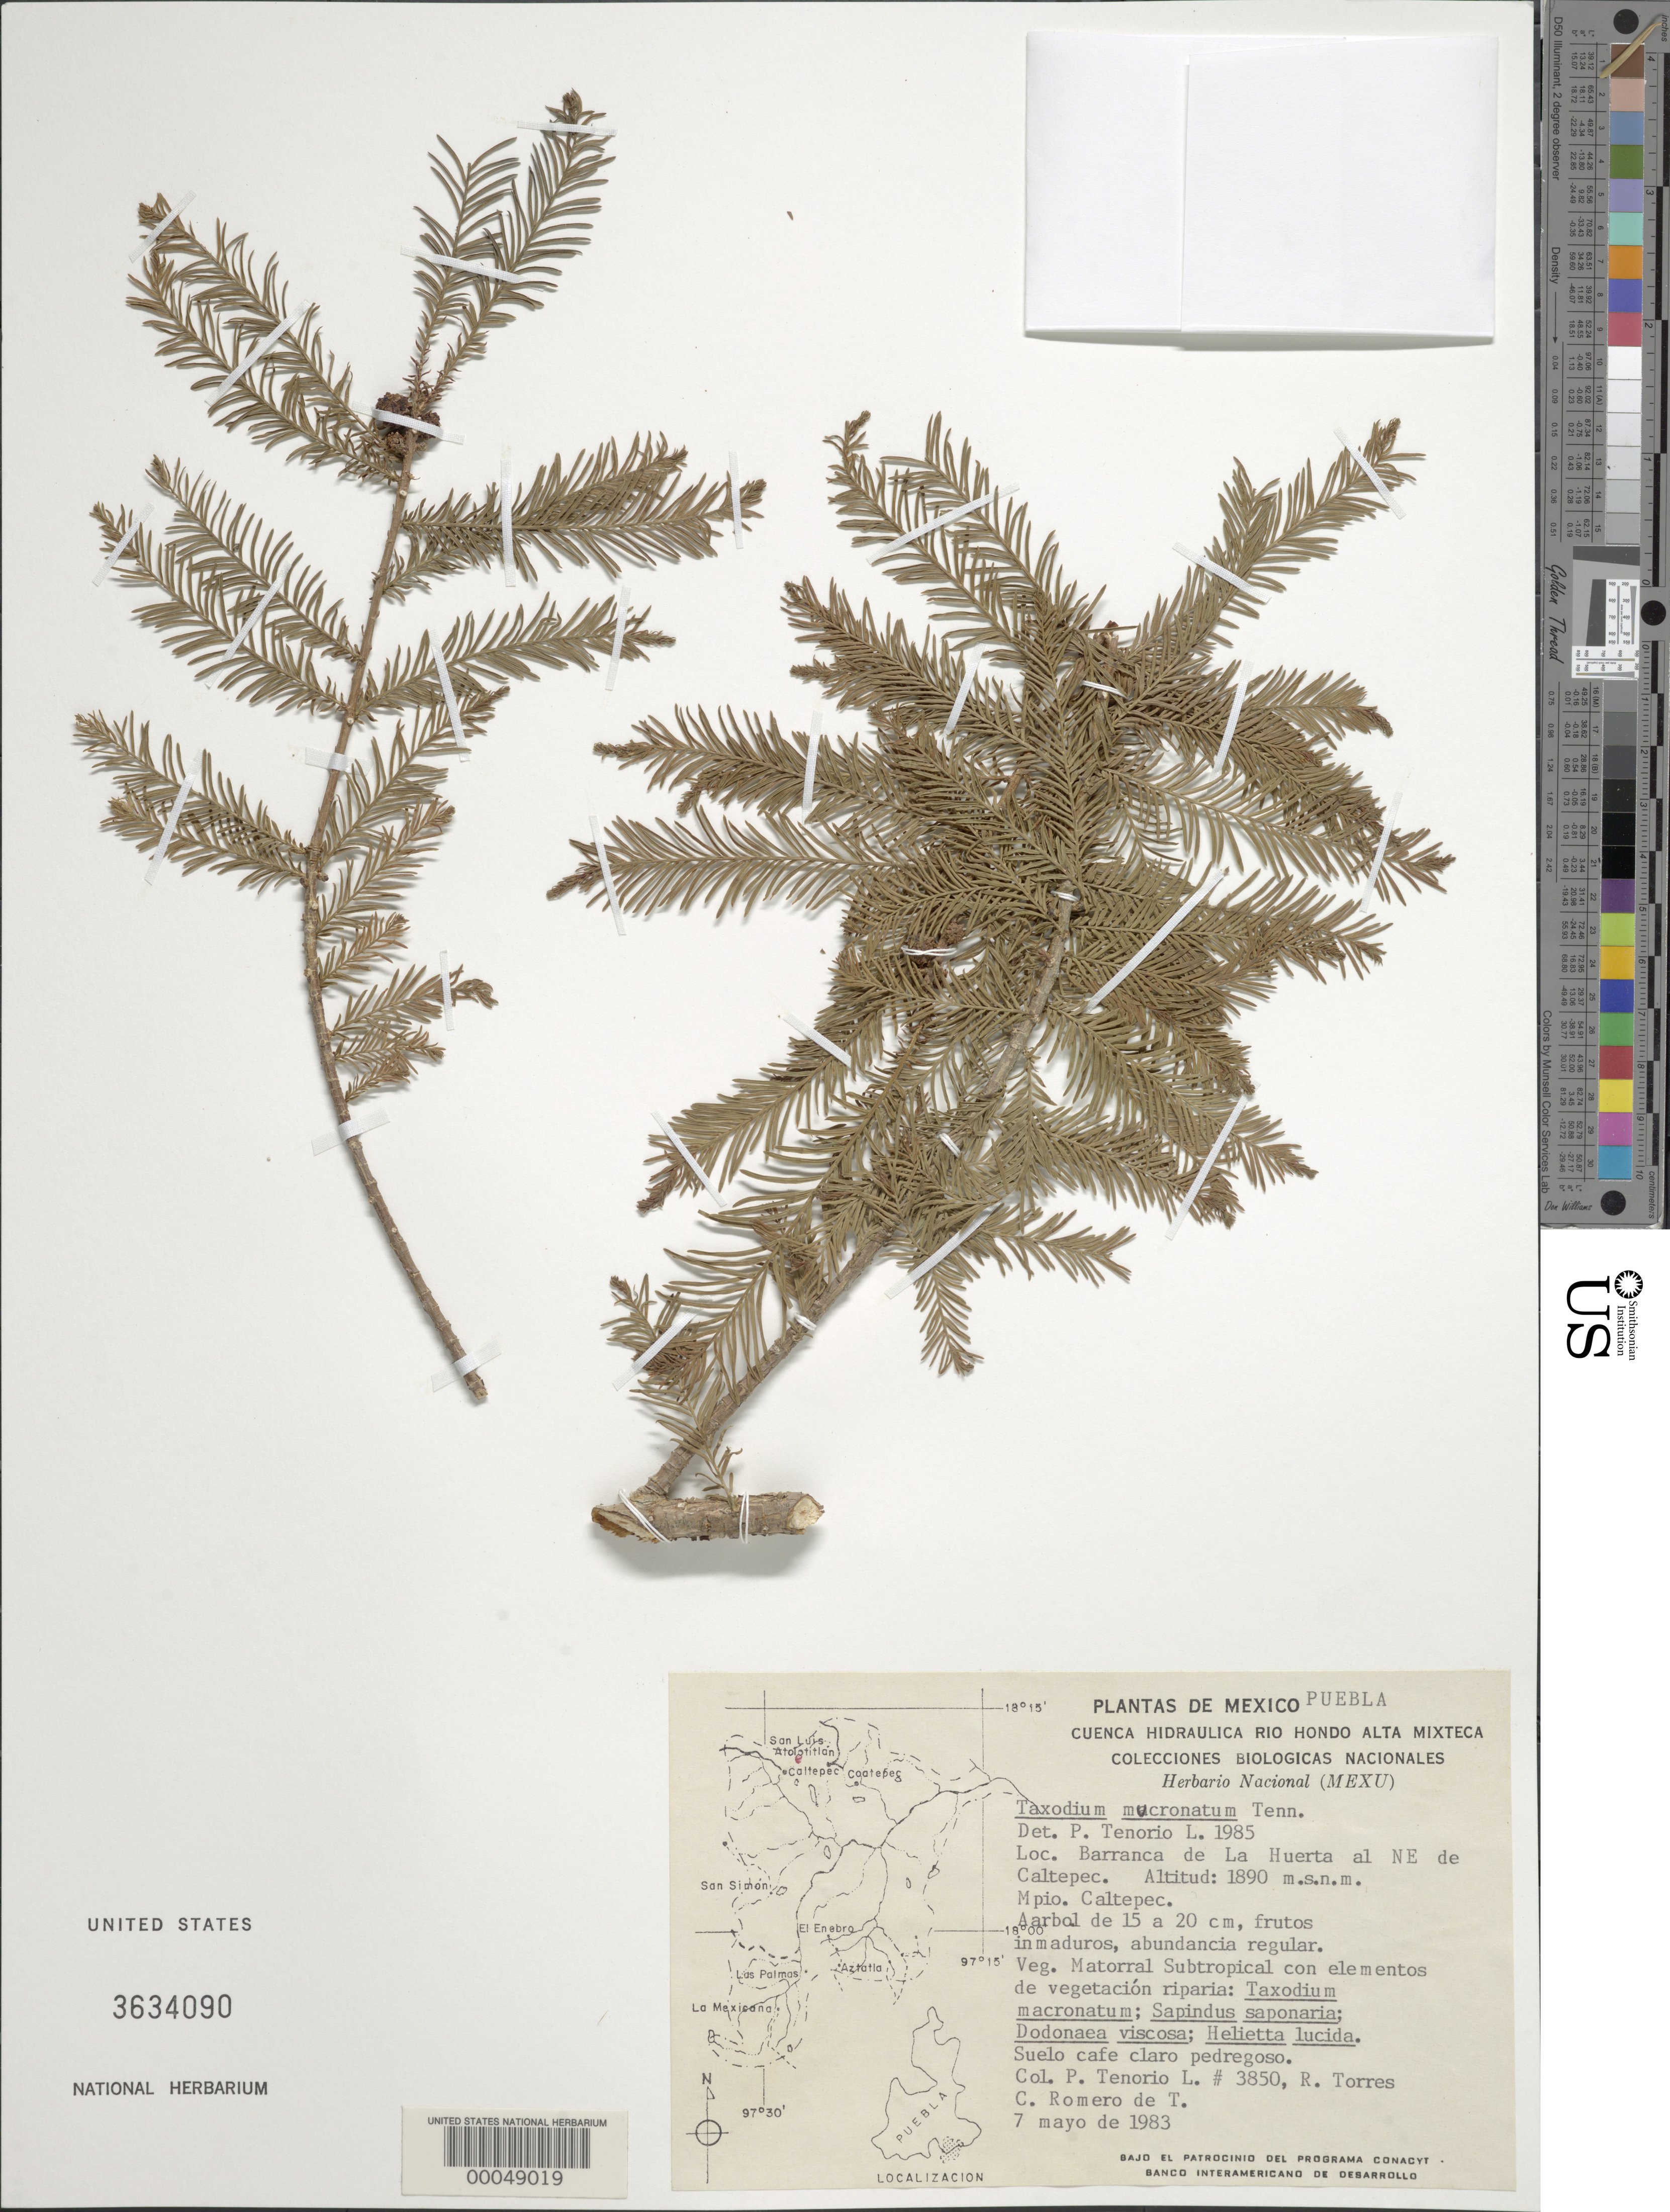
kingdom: Plantae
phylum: Tracheophyta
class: Pinopsida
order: Pinales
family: Cupressaceae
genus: Taxodium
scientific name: Taxodium mucronatum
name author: Ten.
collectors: P. Tenorio L., R. Torres & C. Romero de T.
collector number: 3850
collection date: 1983-05-07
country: Mexico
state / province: Puebla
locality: Barranca de la Huerta al NE de Caltepec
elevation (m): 1890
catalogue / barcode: US 3634090